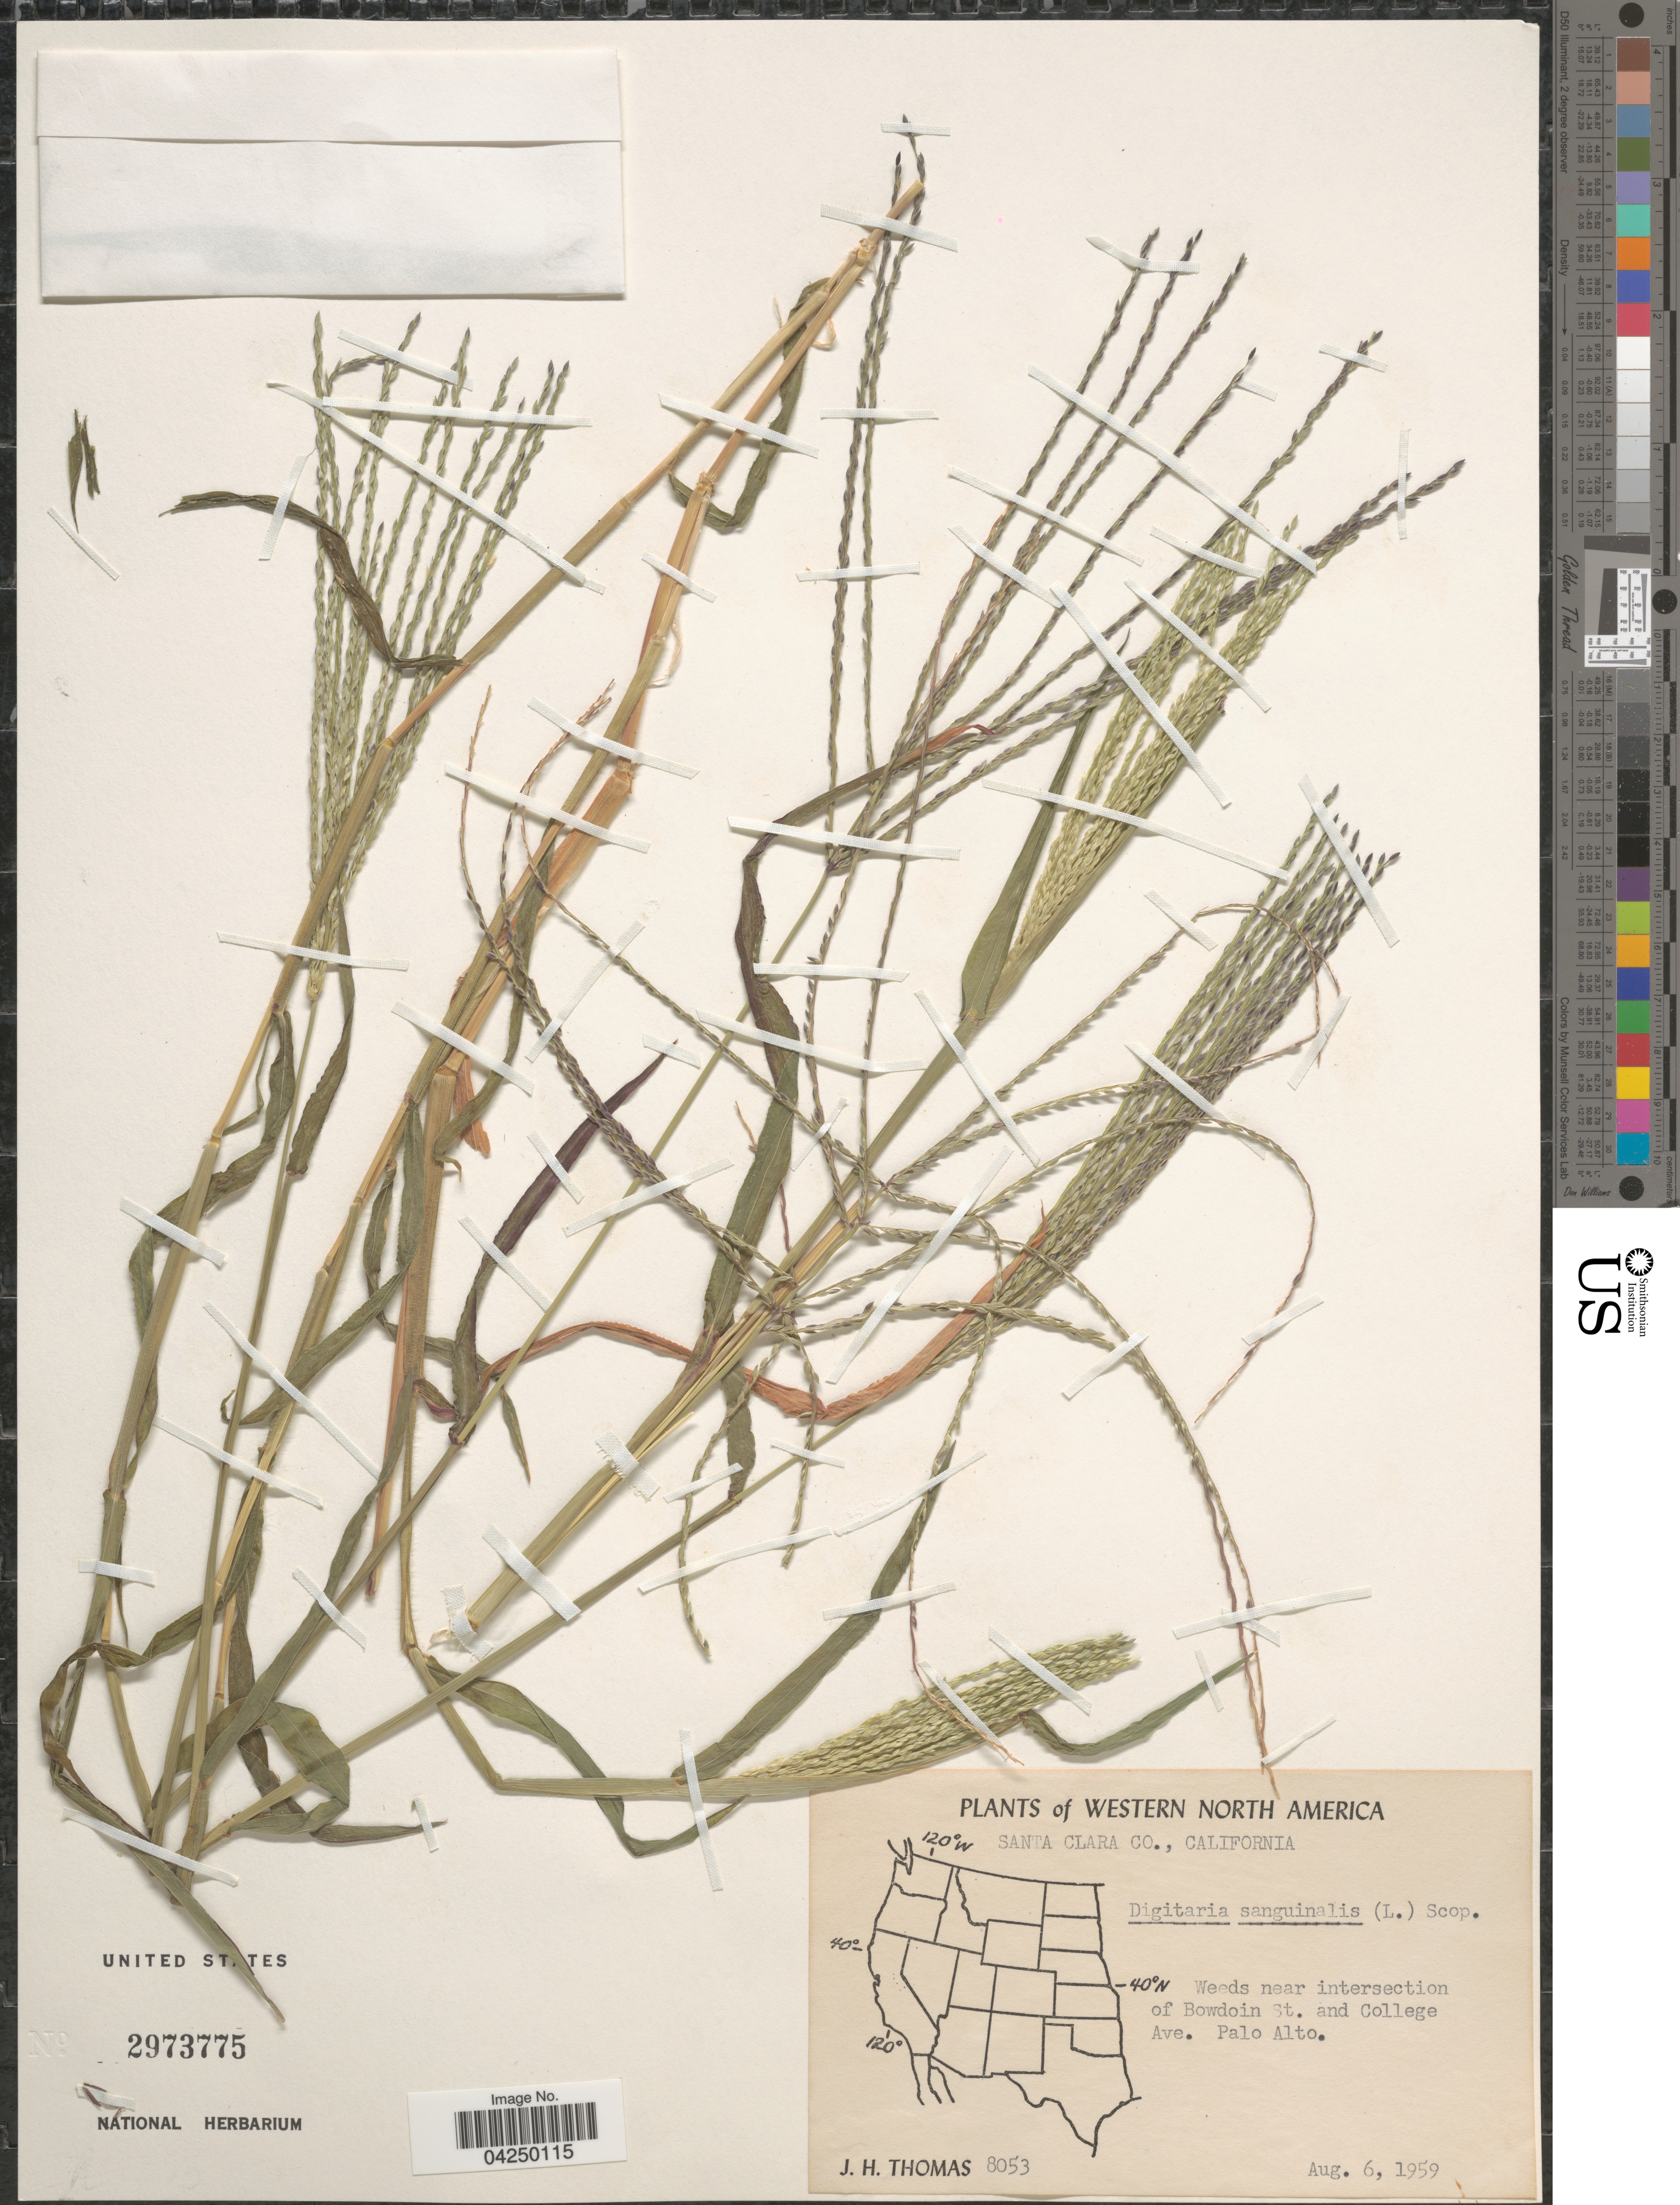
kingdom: Plantae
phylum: Tracheophyta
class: Liliopsida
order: Poales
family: Poaceae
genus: Digitaria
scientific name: Digitaria sanguinalis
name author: (L.) Scop.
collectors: J. H. Thomas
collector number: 8053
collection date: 1959-08-06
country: United States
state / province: California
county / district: Santa Clara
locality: Western North America. Santa Clara Co. Weeds near intersection of Bowdoin St. and College Ave. Palo Alto.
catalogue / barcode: US 2973775